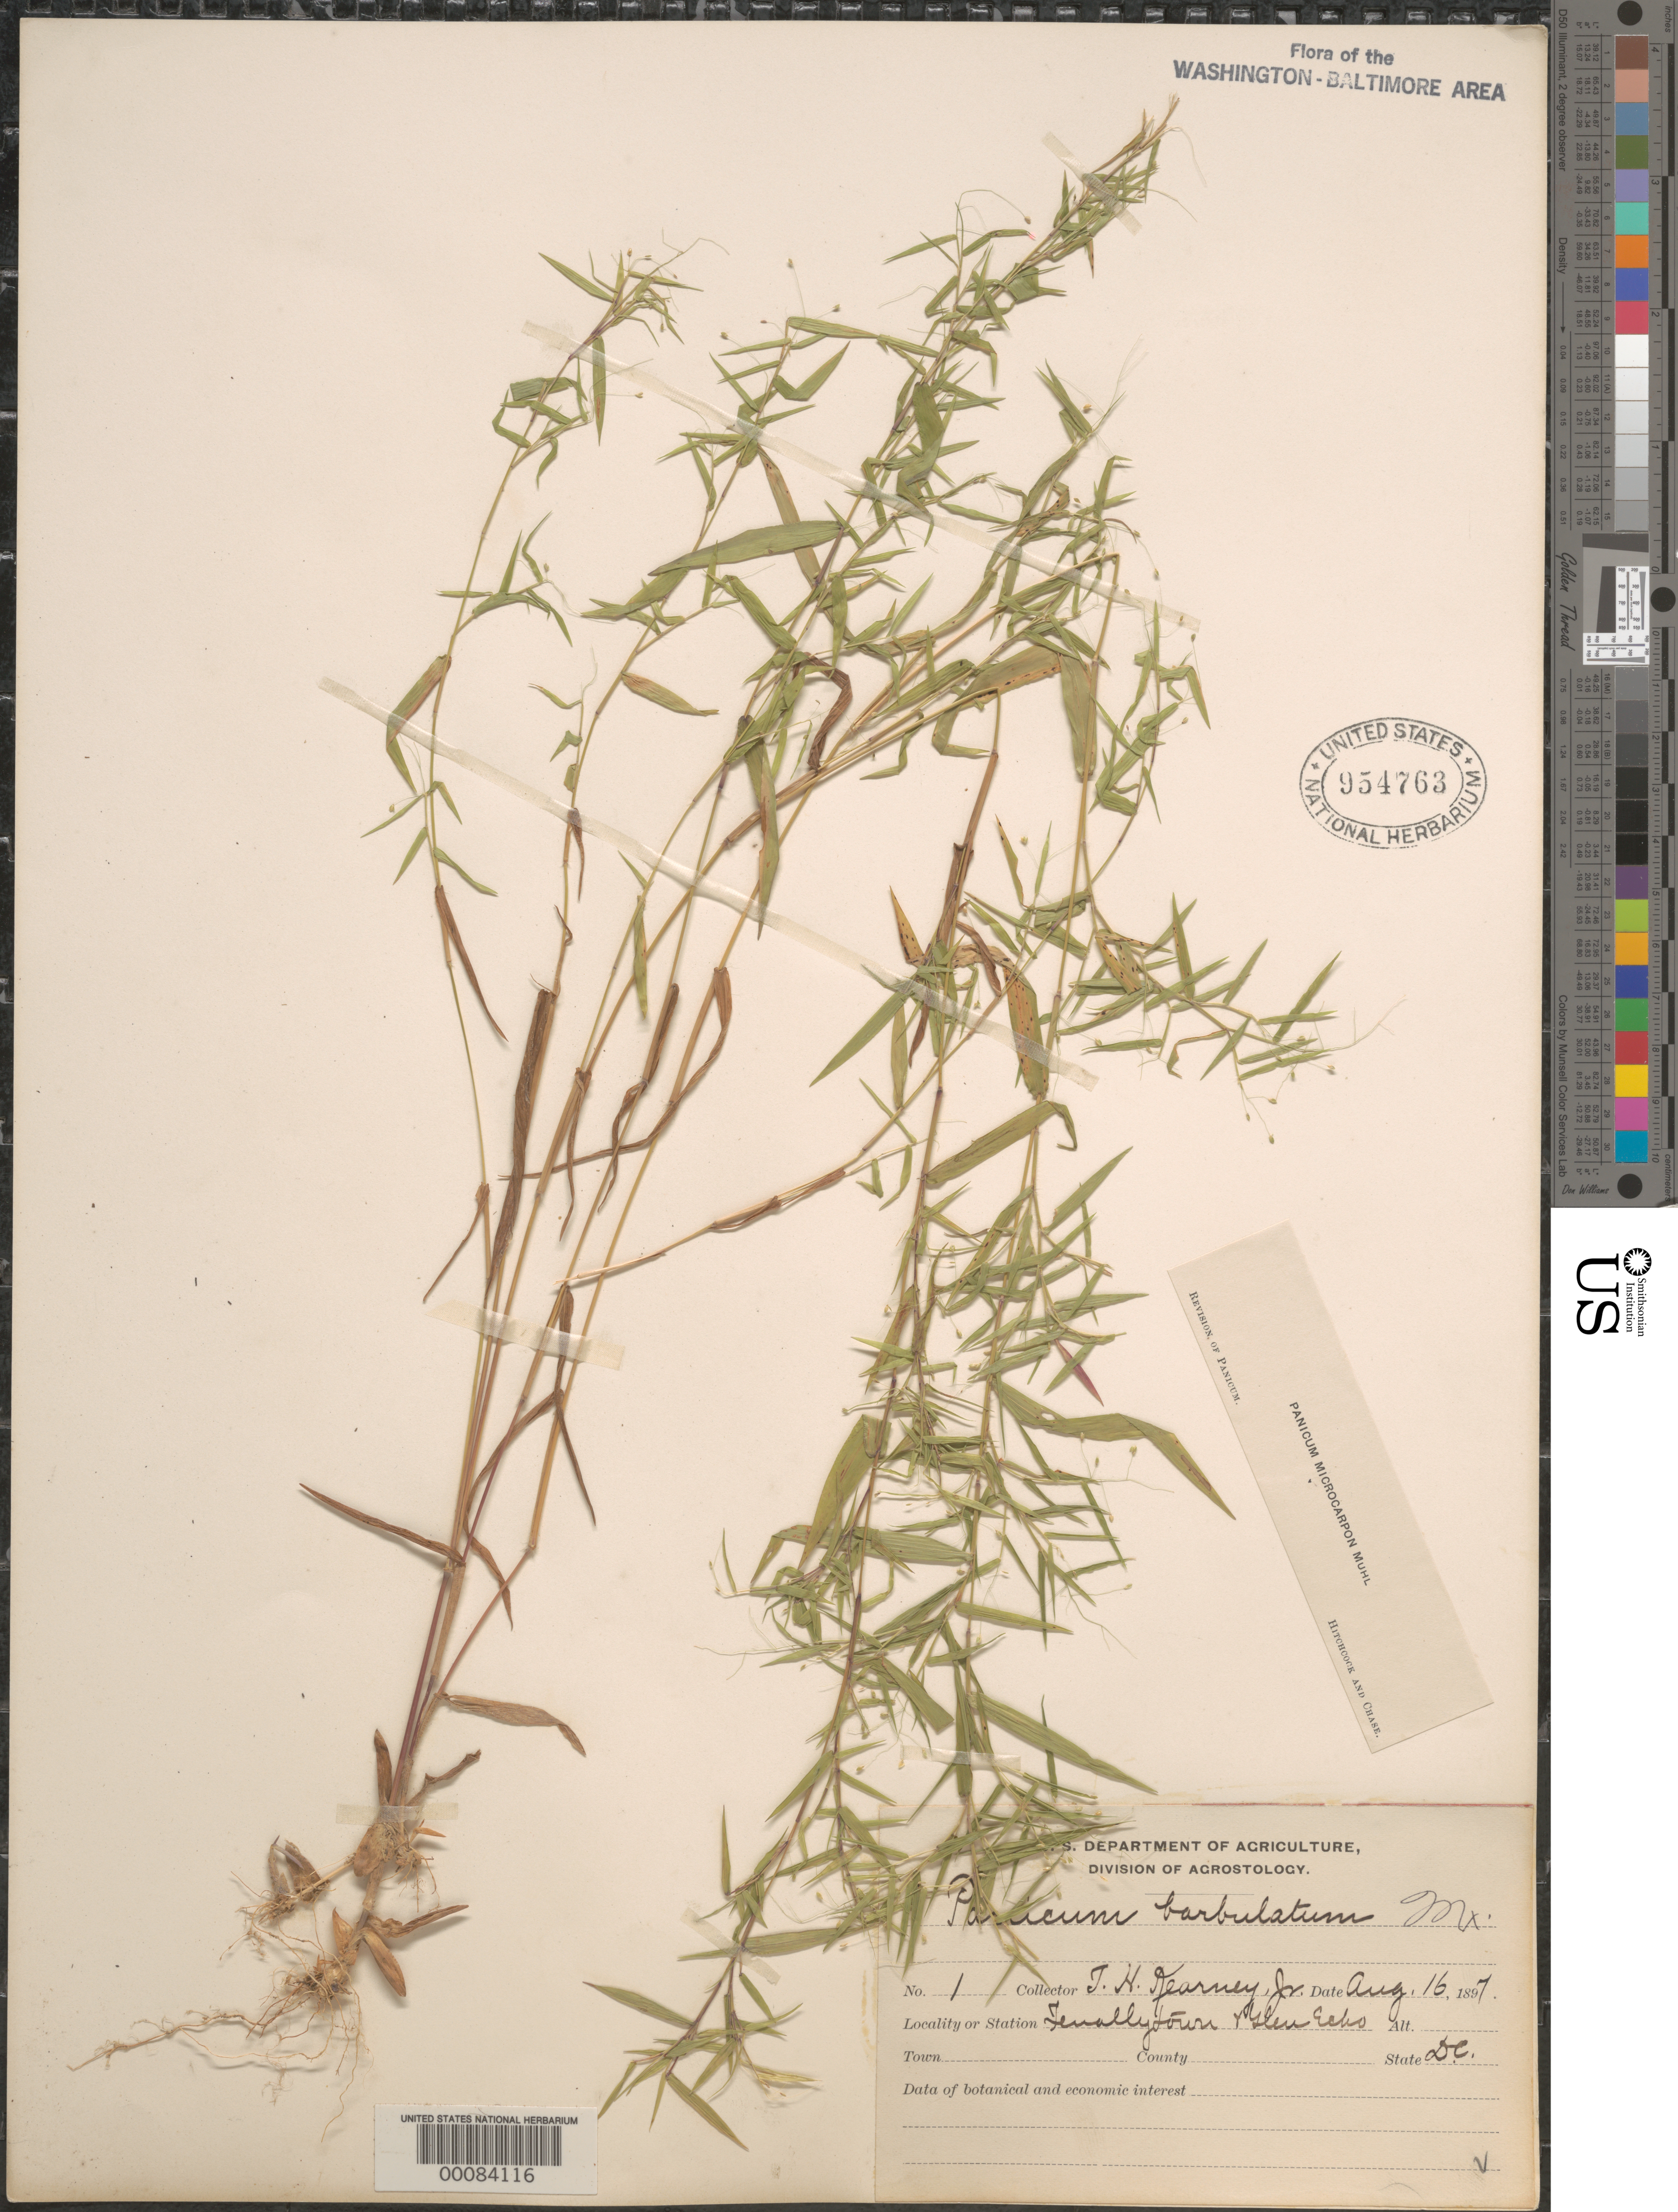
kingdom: Plantae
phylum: Tracheophyta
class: Liliopsida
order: Poales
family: Poaceae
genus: Dichanthelium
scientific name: Dichanthelium dichotomum var. dichotomum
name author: (L.) Gould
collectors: T. H. Kearney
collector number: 1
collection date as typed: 16 Aug 1897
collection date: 1897-08-16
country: United States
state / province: Maryland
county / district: Montgomery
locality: Tenallytown and Glen Echo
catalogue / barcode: US 954763